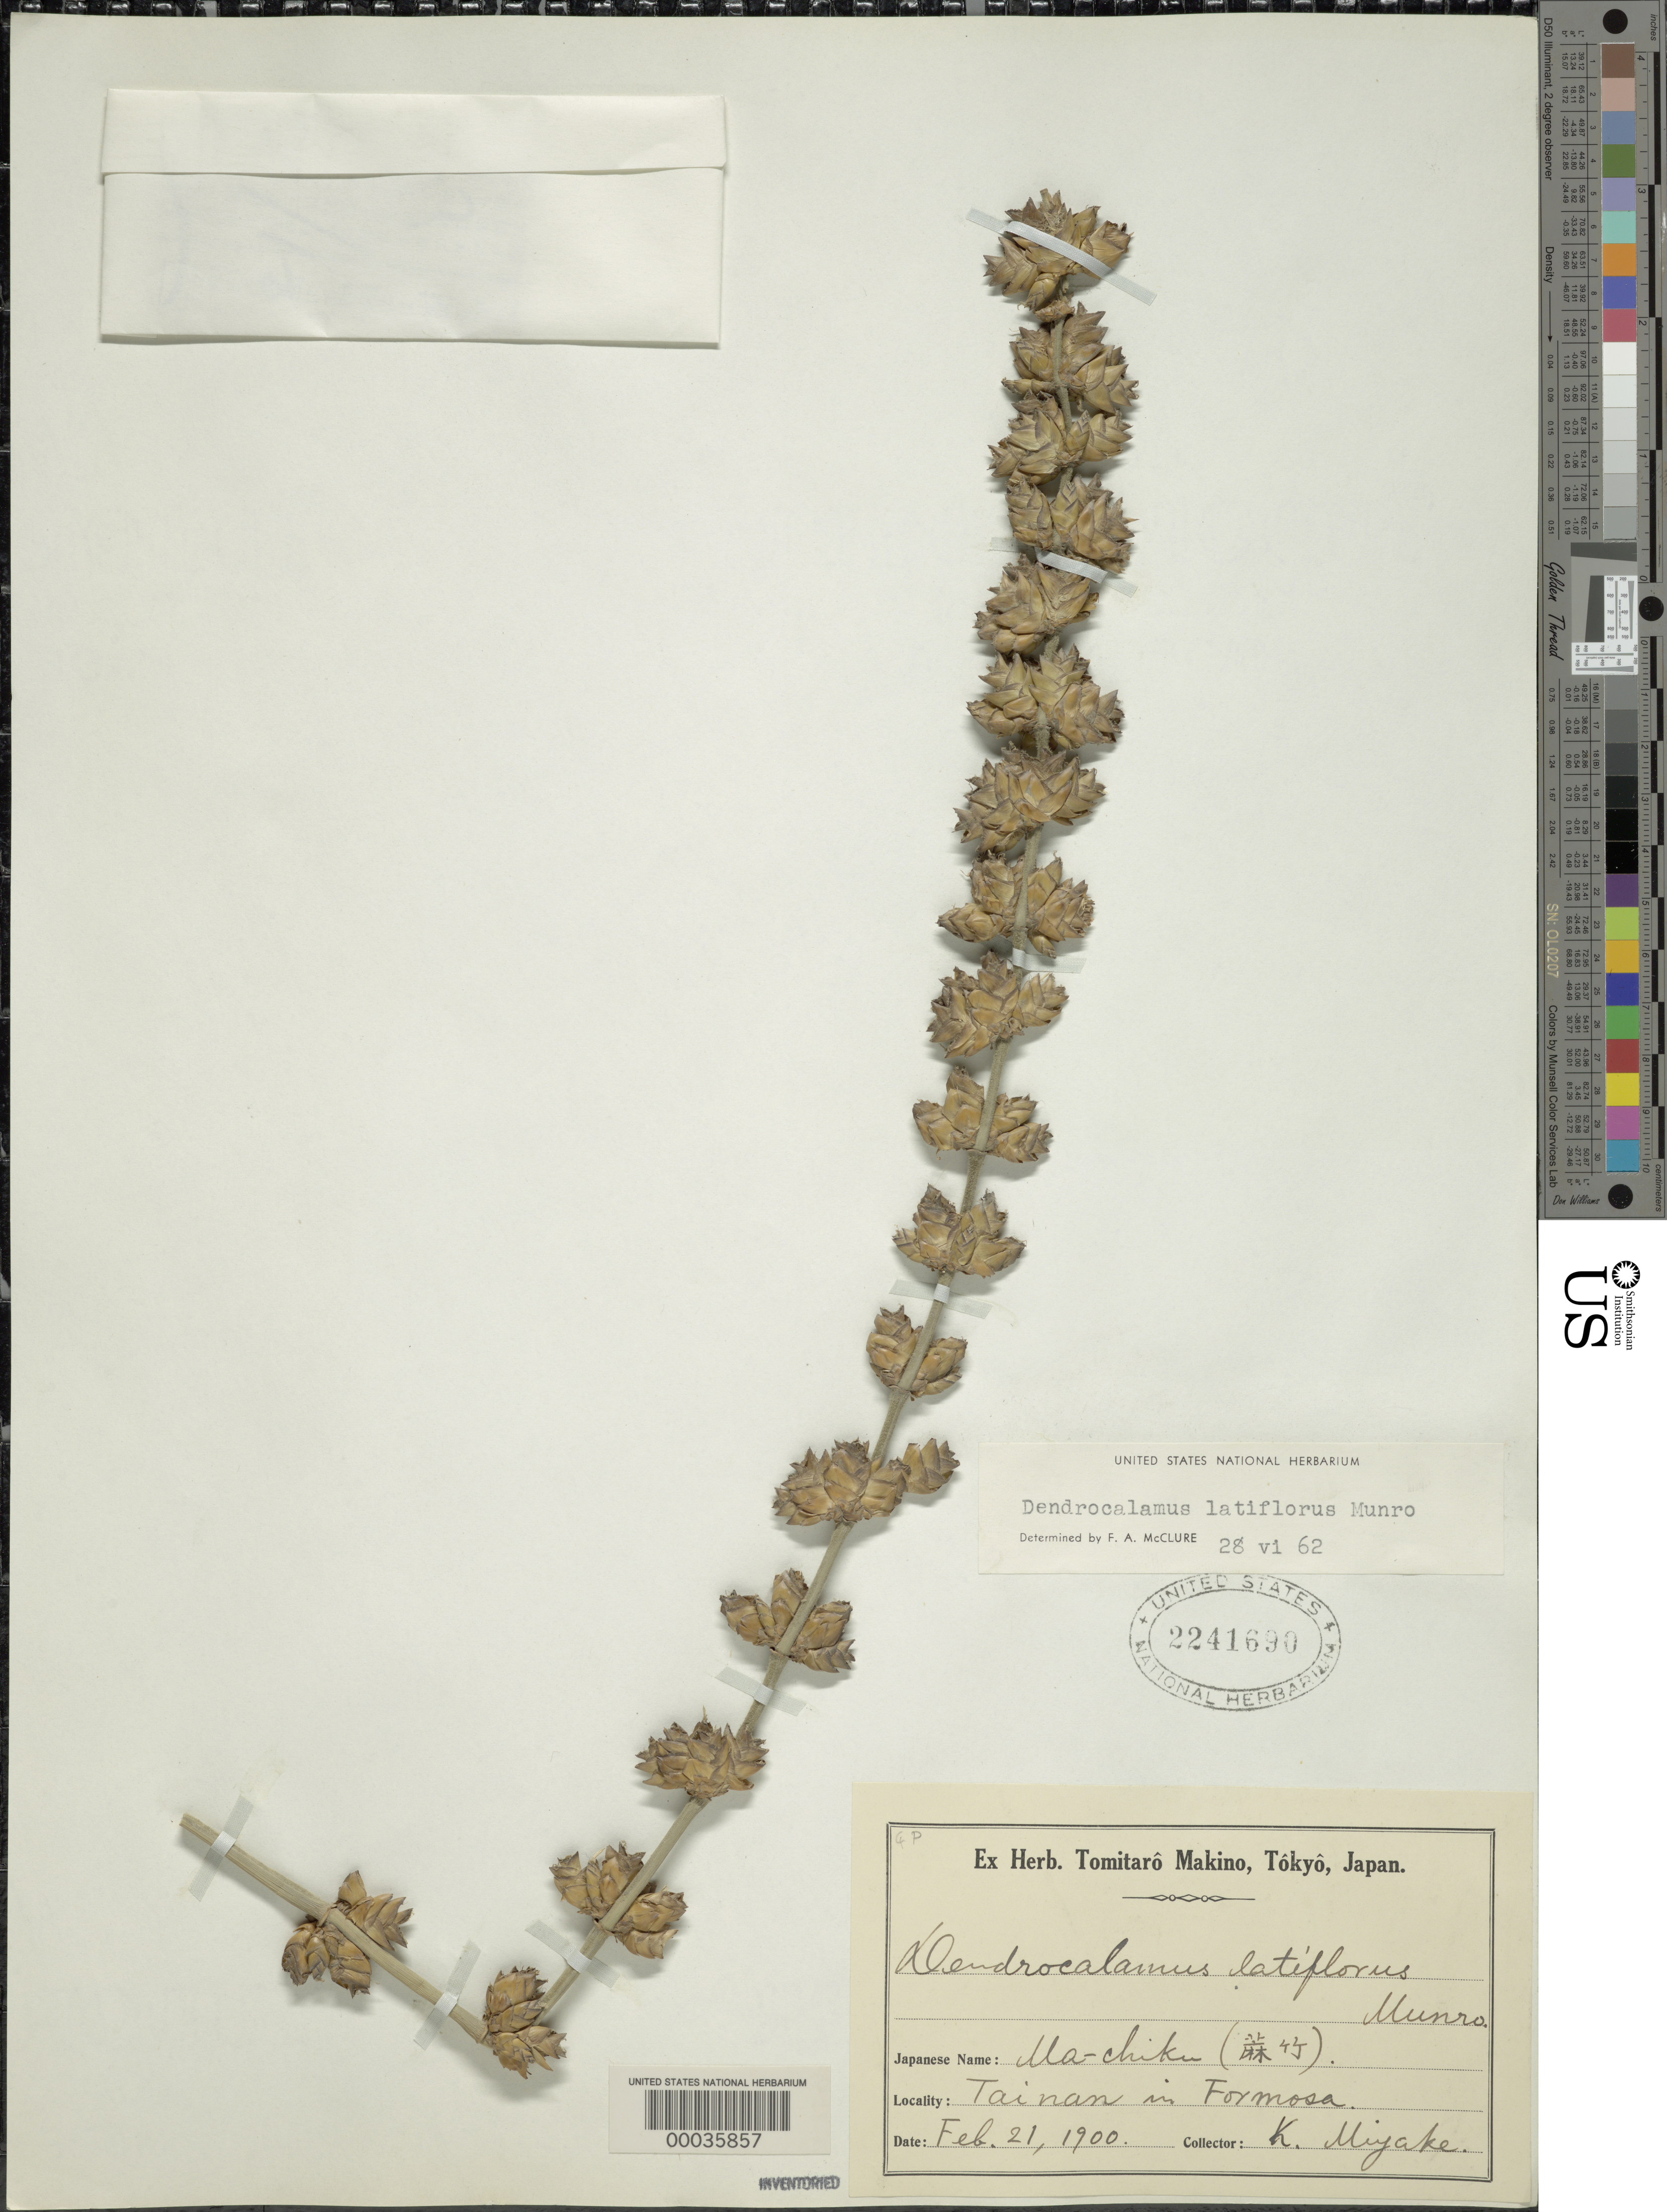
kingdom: Plantae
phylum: Tracheophyta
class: Liliopsida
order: Poales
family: Poaceae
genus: Dendrocalamus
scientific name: Dendrocalamus latiflorus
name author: Munro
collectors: K. Miyake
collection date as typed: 21 Feb 1900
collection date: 1900-02-21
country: Japan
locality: Tainan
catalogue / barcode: US 2241690